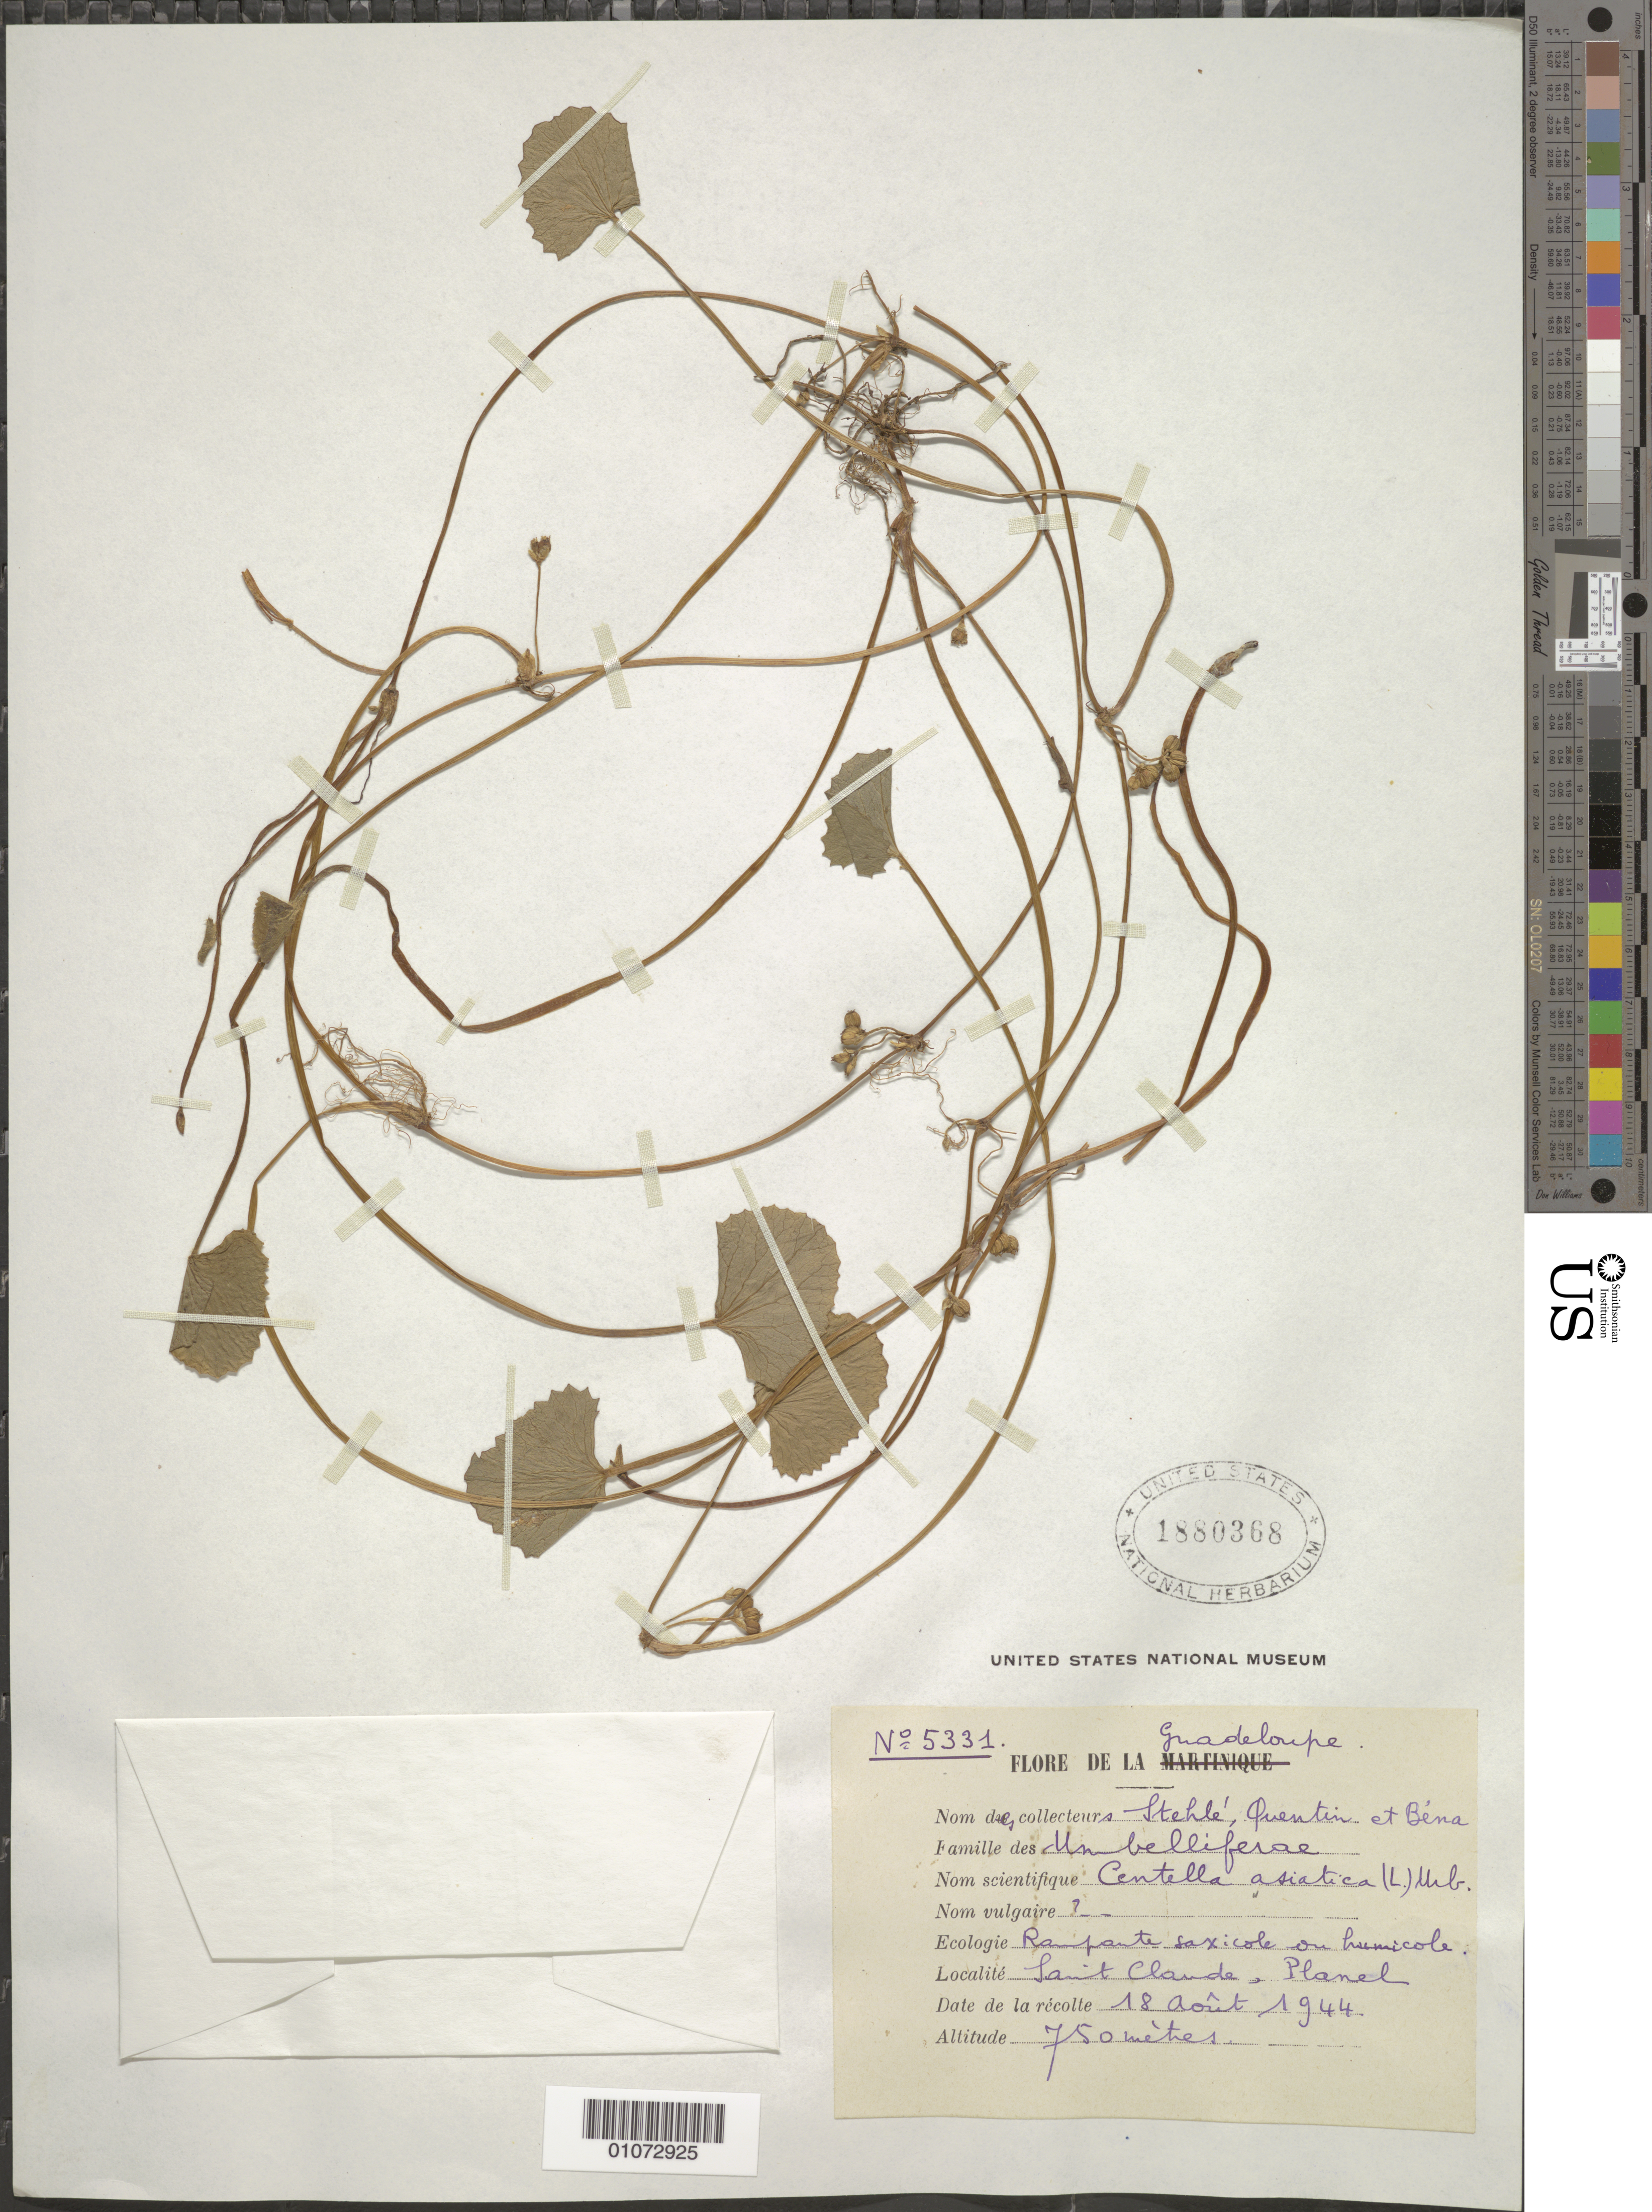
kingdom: Plantae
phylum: Tracheophyta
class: Magnoliopsida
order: Apiales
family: Apiaceae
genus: Centella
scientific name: Centella asiatica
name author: (L.) Urb.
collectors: H. Stehlé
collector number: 5331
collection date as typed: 18 Aug 1944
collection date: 1944-08-18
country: Guadeloupe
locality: Saint Claude, Planel.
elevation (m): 750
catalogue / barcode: US 1880368